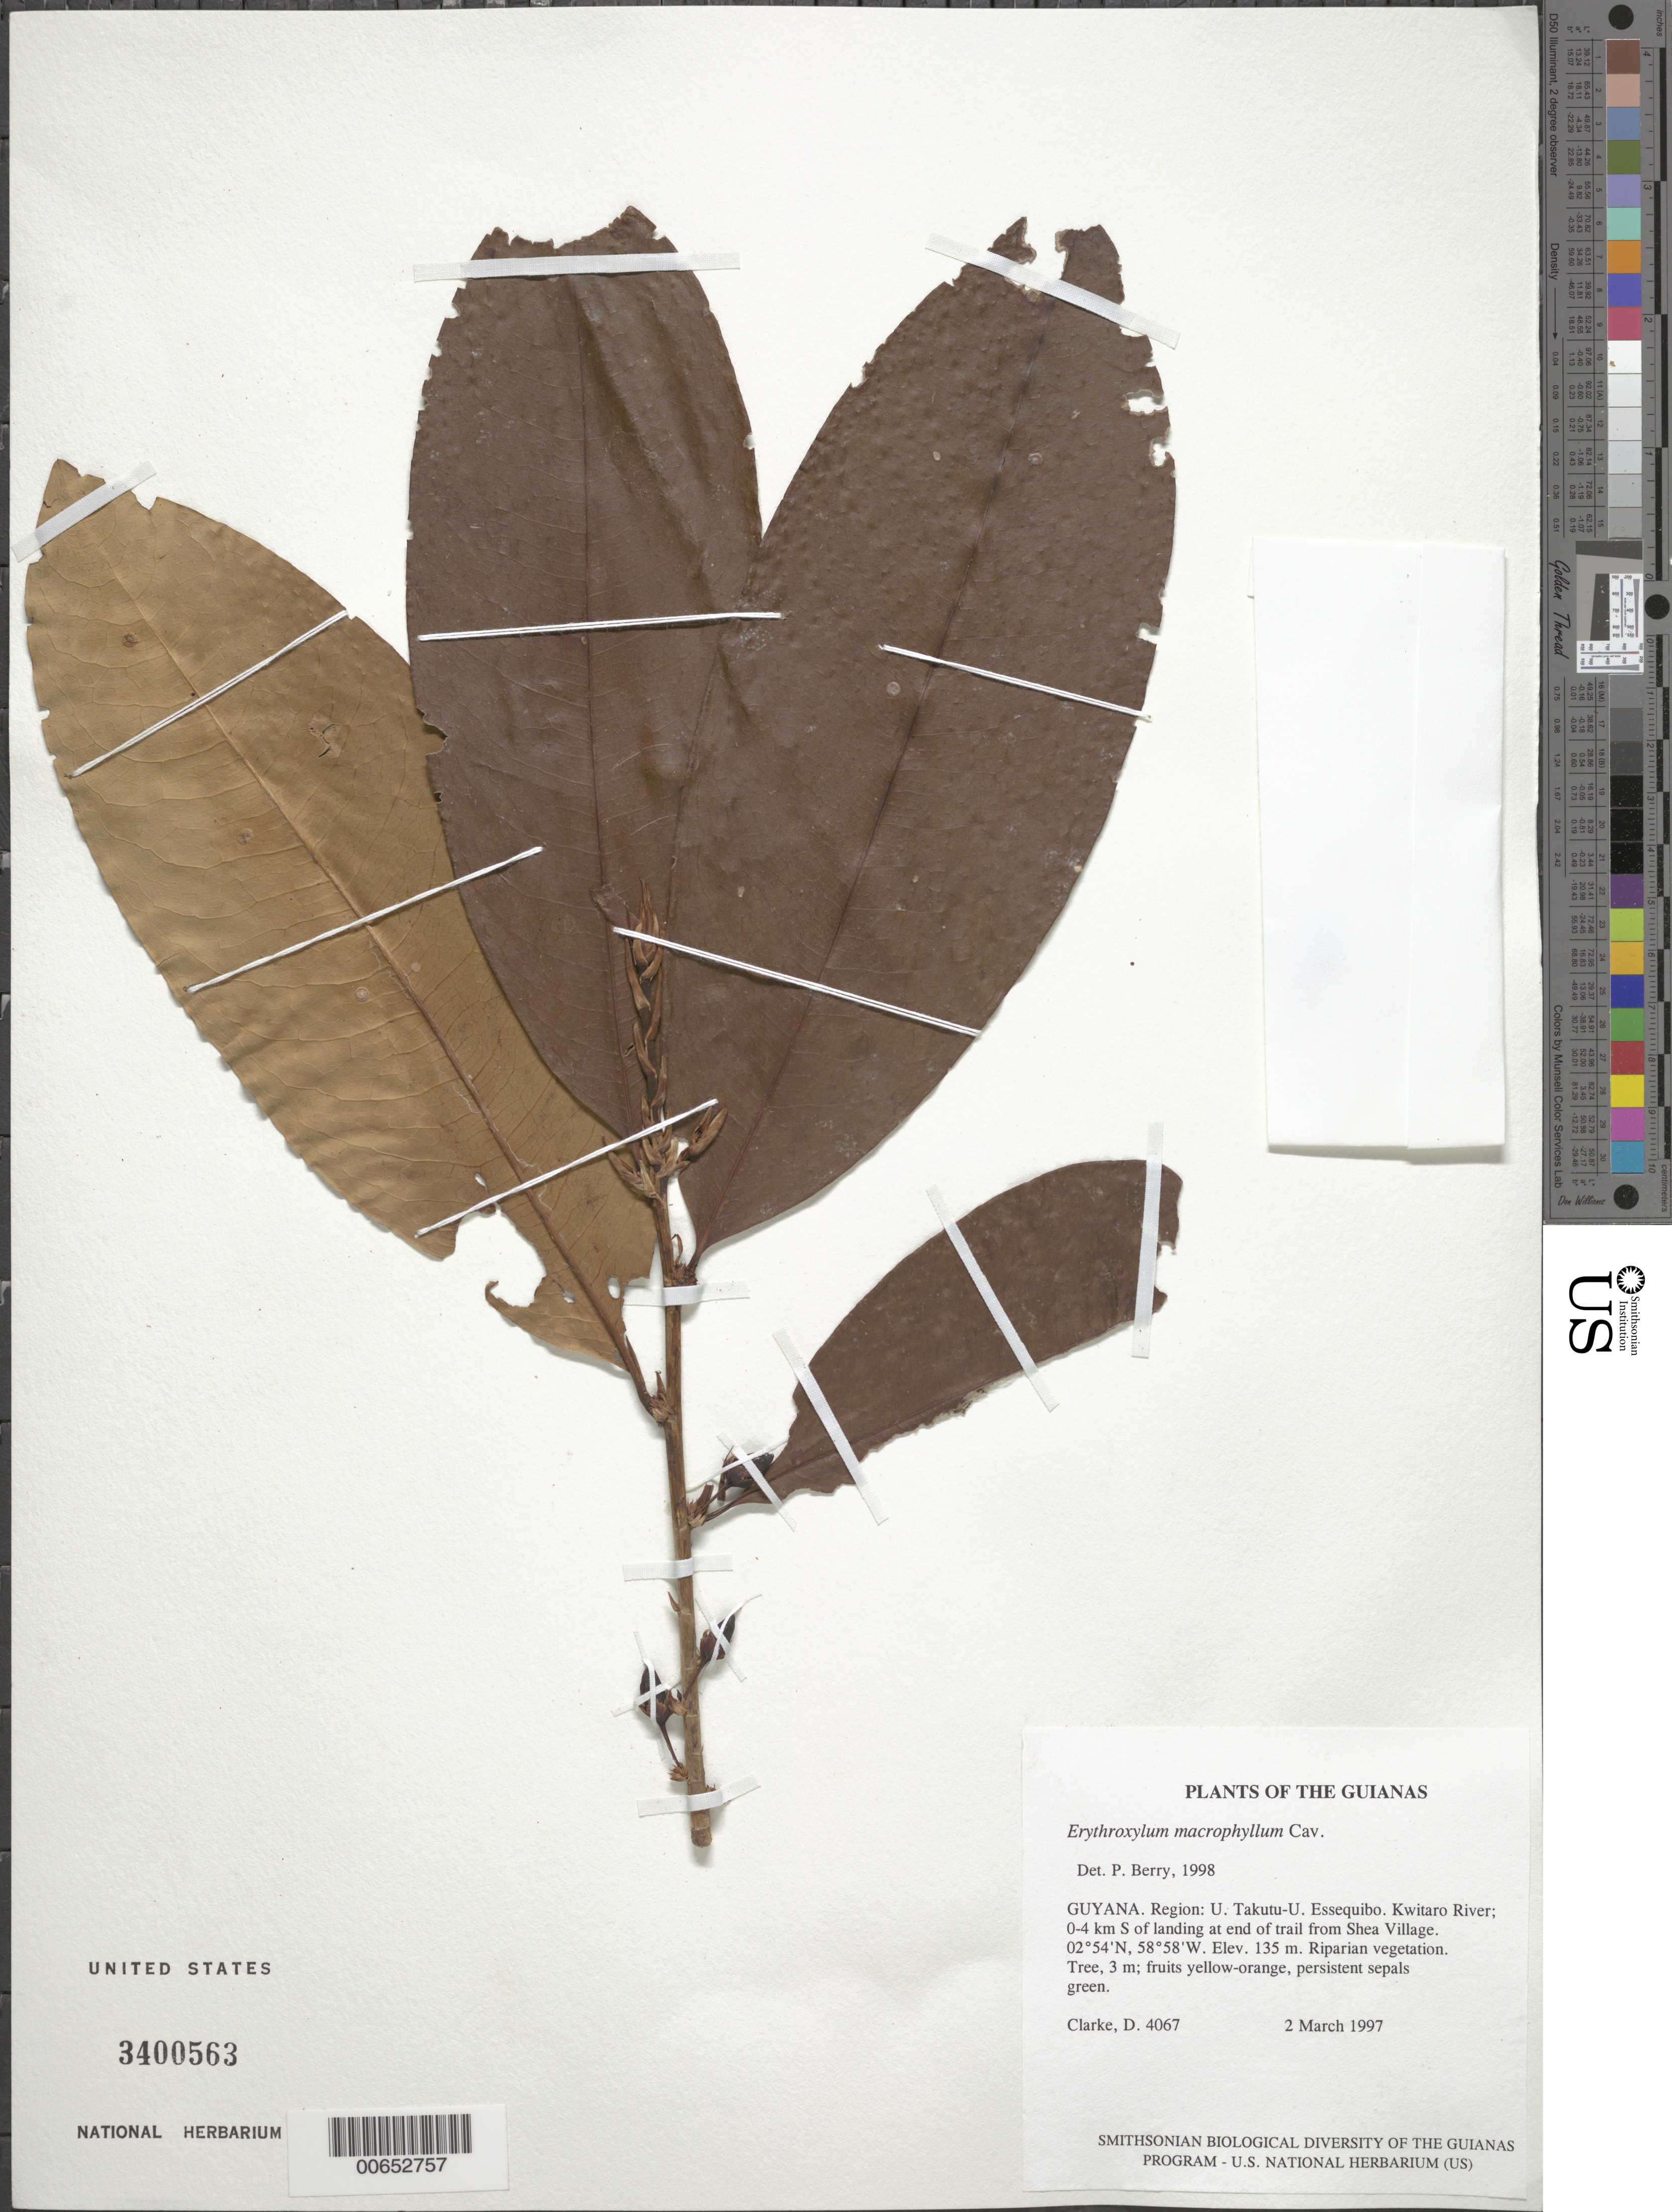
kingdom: Plantae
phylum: Tracheophyta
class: Magnoliopsida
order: Malpighiales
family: Erythroxylaceae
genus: Erythroxylum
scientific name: Erythroxylum macrophyllum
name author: Cav.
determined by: Berry, P. E., (WIS), University of Wisconsin - Madison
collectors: H. D. Clarke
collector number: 4067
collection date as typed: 2 March 1997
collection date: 1997-03-02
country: Guyana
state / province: U. Takutu-U. Essequibo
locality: Kwitaro River; 0-4 km S of landing at end of trail from Shea Village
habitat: Riparian vegetation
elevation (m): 135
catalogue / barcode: US 3400563